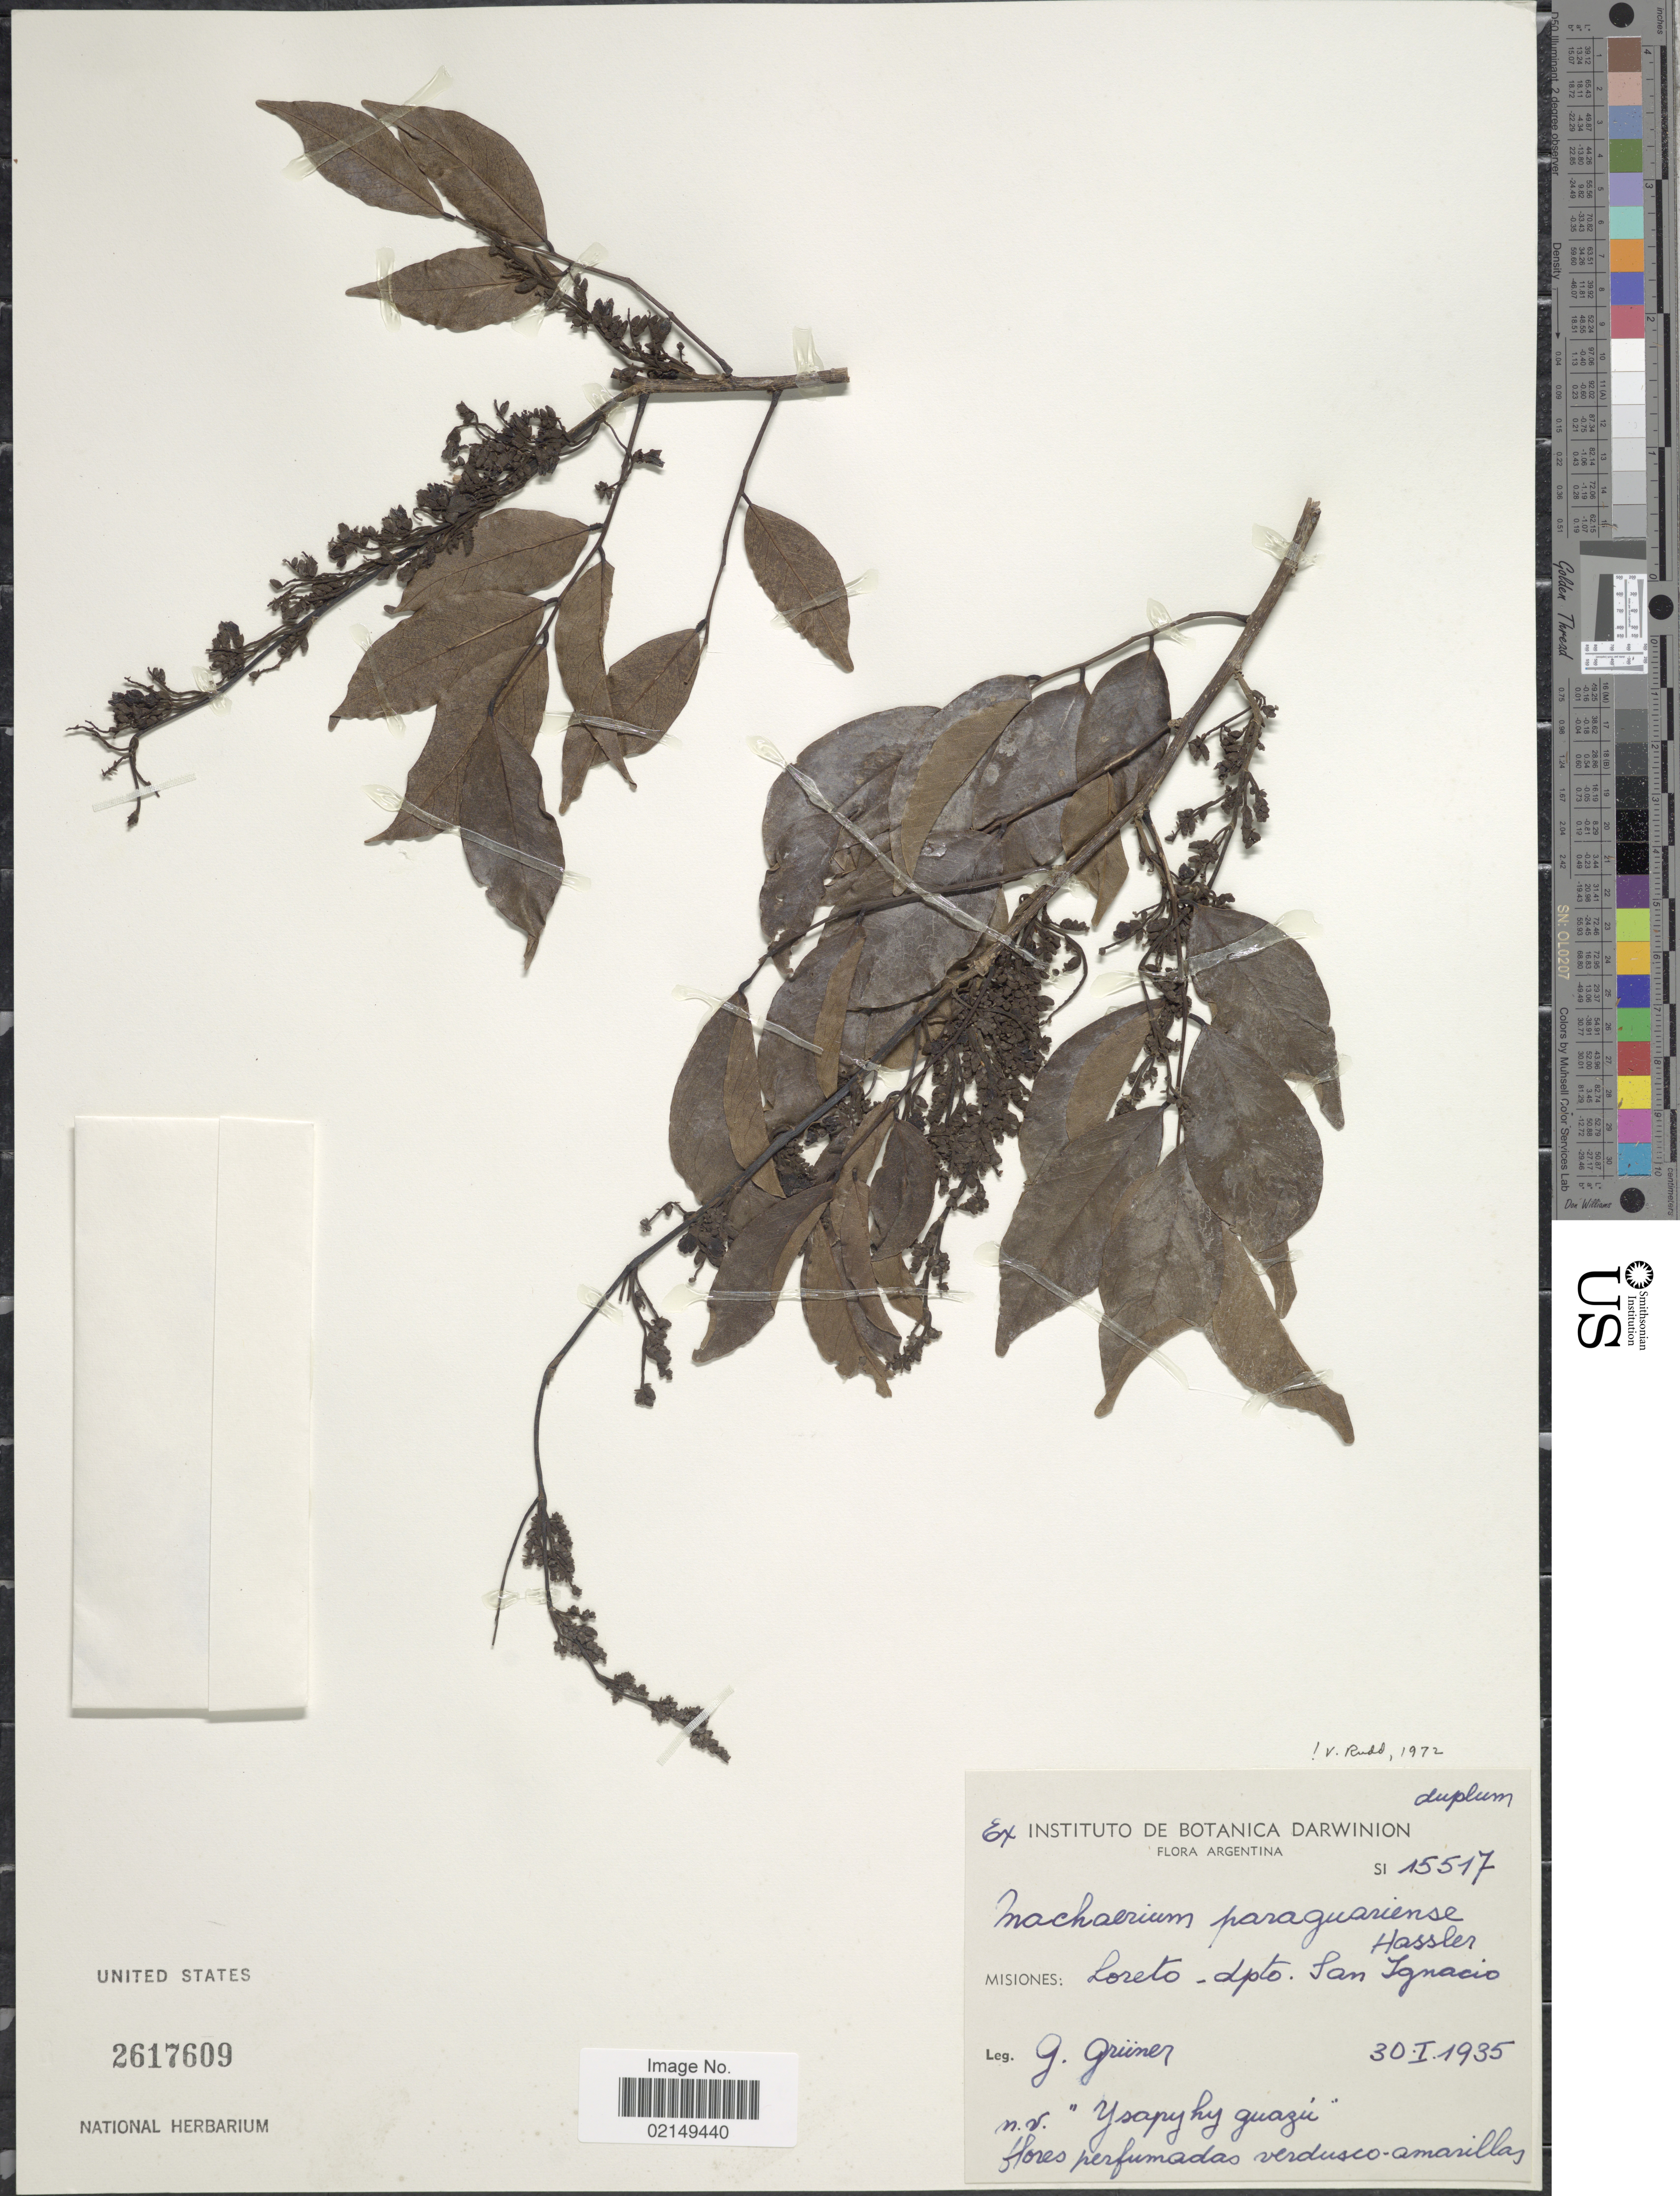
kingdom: Plantae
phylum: Tracheophyta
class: Magnoliopsida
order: Fabales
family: Fabaceae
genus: Machaerium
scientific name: Machaerium paraguariense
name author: Hassl.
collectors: G. Grüner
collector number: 15517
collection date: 1935-01-30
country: Argentina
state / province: Misiones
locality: Misiones: Loreto, Dpto. San Ignacio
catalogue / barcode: US 2617609